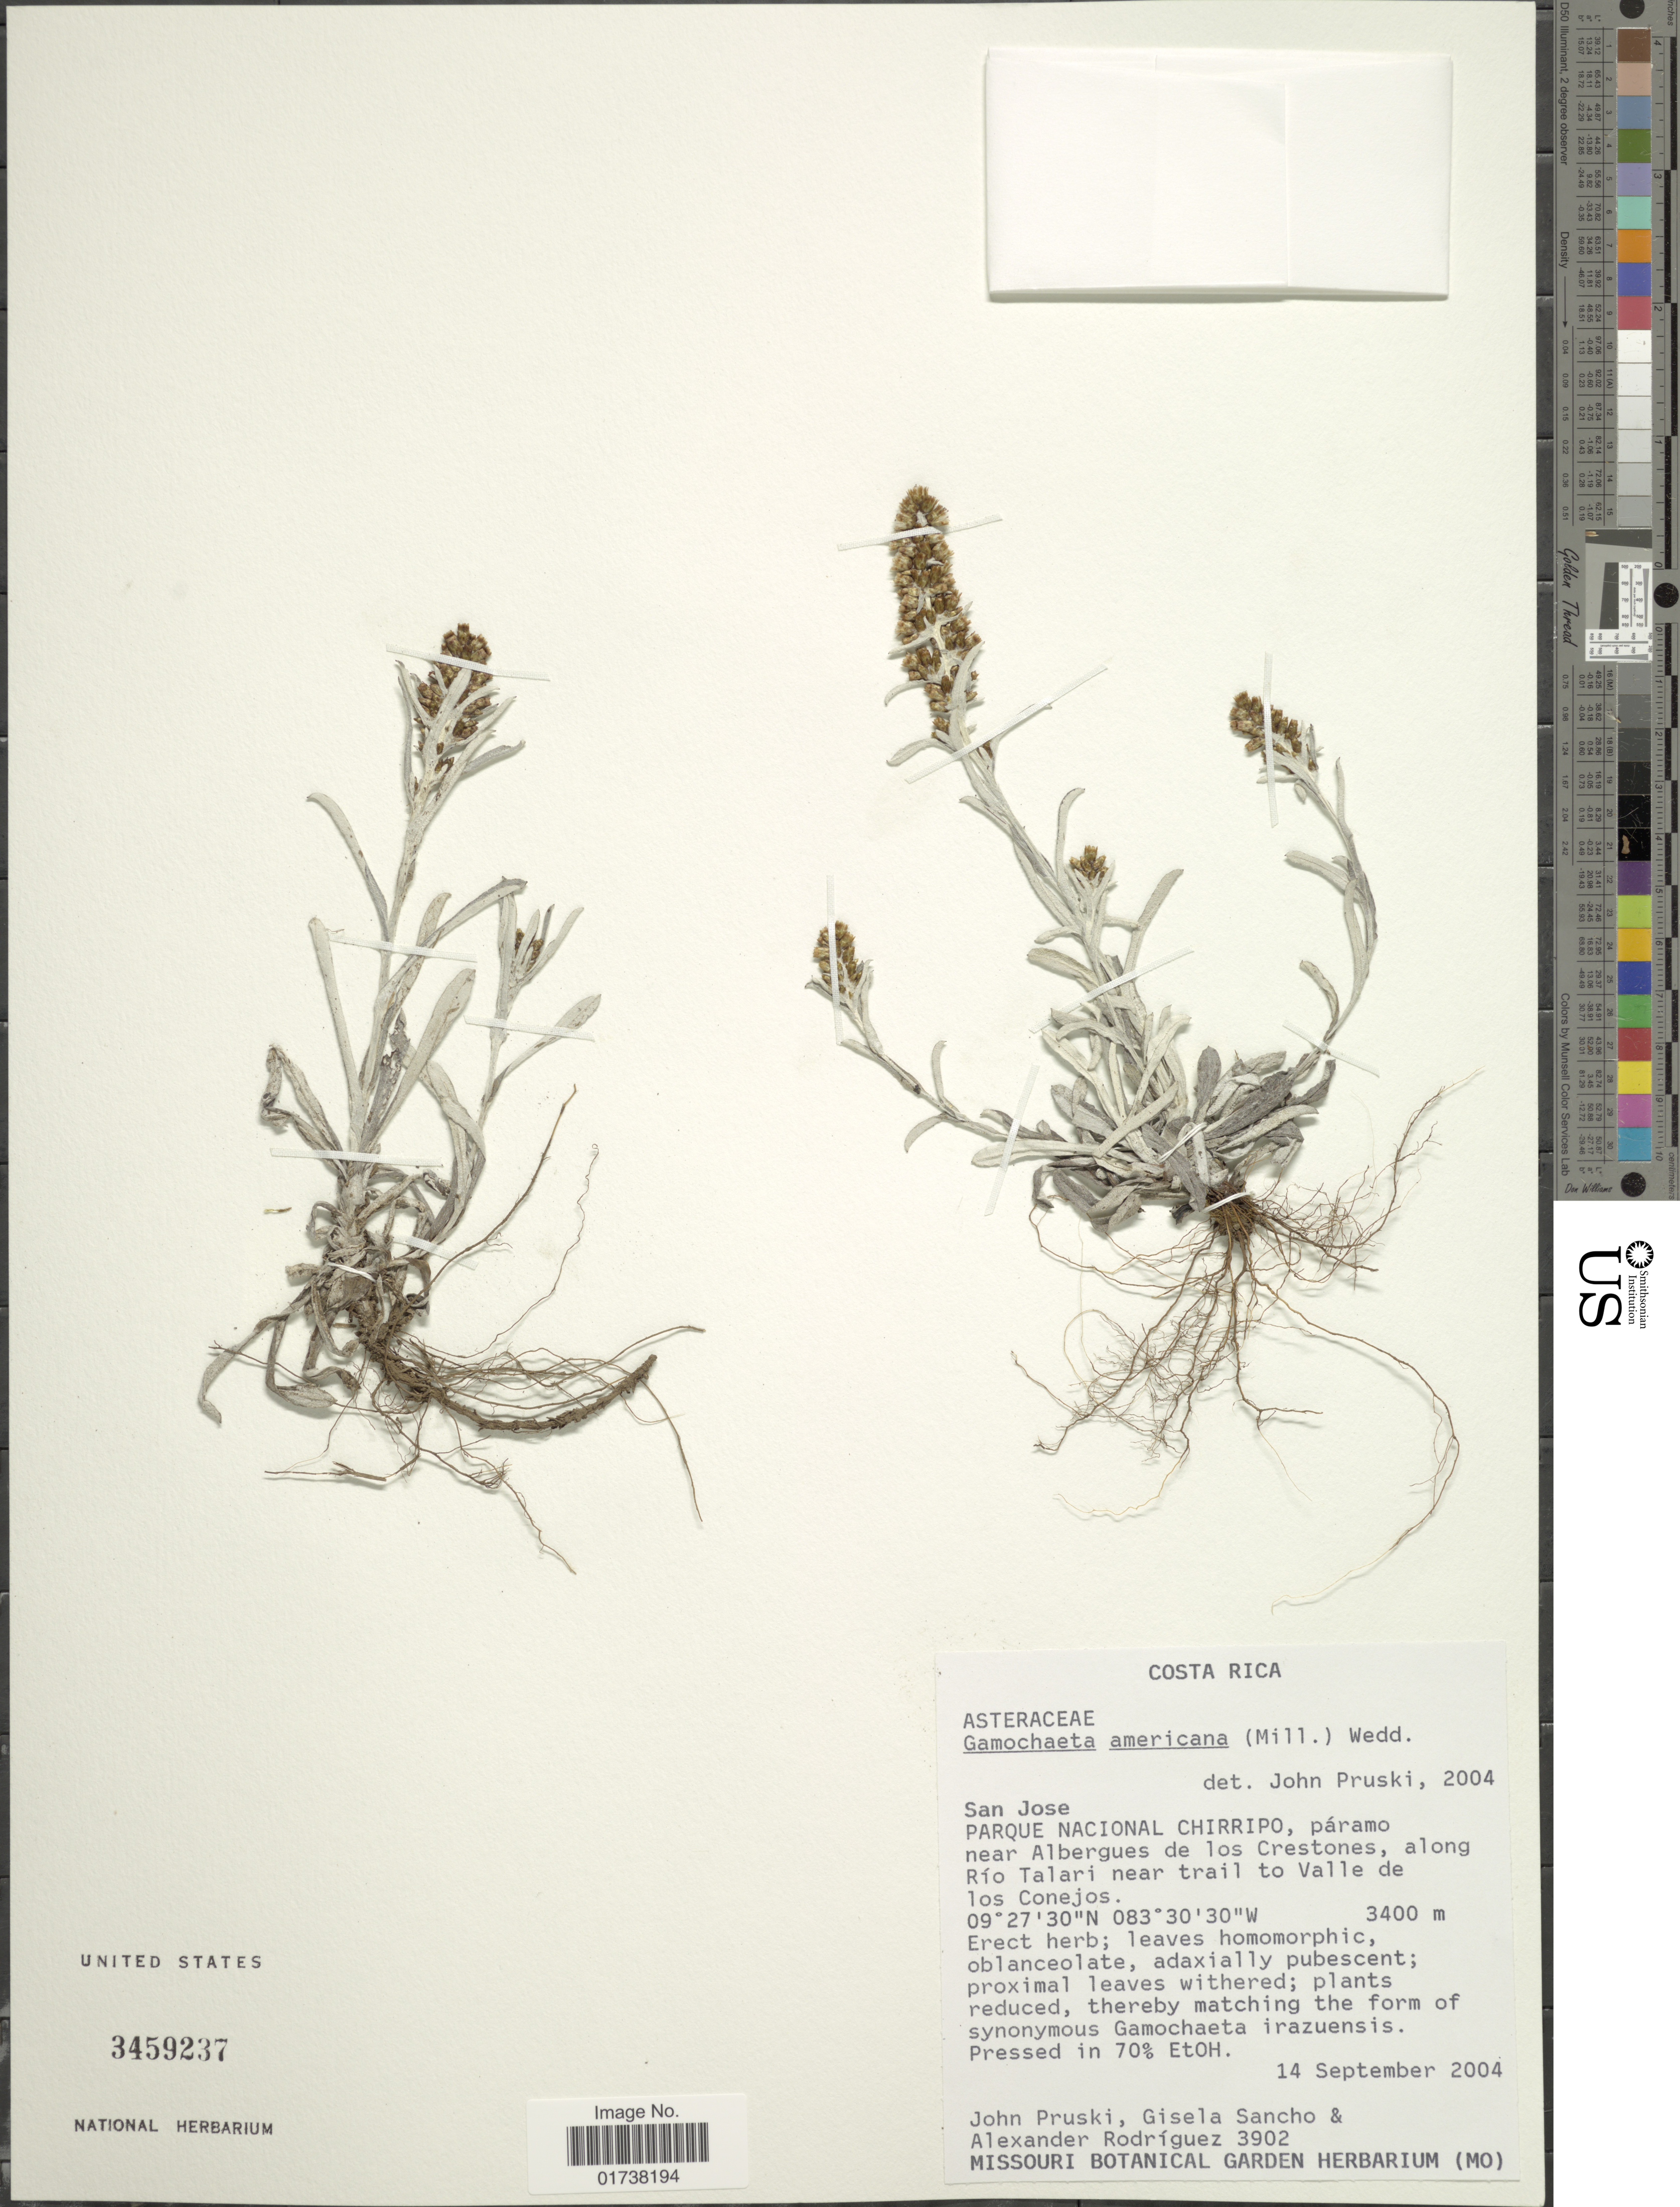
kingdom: Plantae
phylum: Tracheophyta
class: Magnoliopsida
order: Asterales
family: Asteraceae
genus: Gamochaeta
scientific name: Gamochaeta americana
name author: (Mill.) Wedd.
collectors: J. F. Pruski, G. Sancho & A. Rodríguez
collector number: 3902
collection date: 2004-09-14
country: Costa Rica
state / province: San José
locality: Parque Nacional Chirripo, paramo near Albergues de los Crestones, along Rio Talari near trail to Valle de los Conejos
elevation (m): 3400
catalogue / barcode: US 3459237